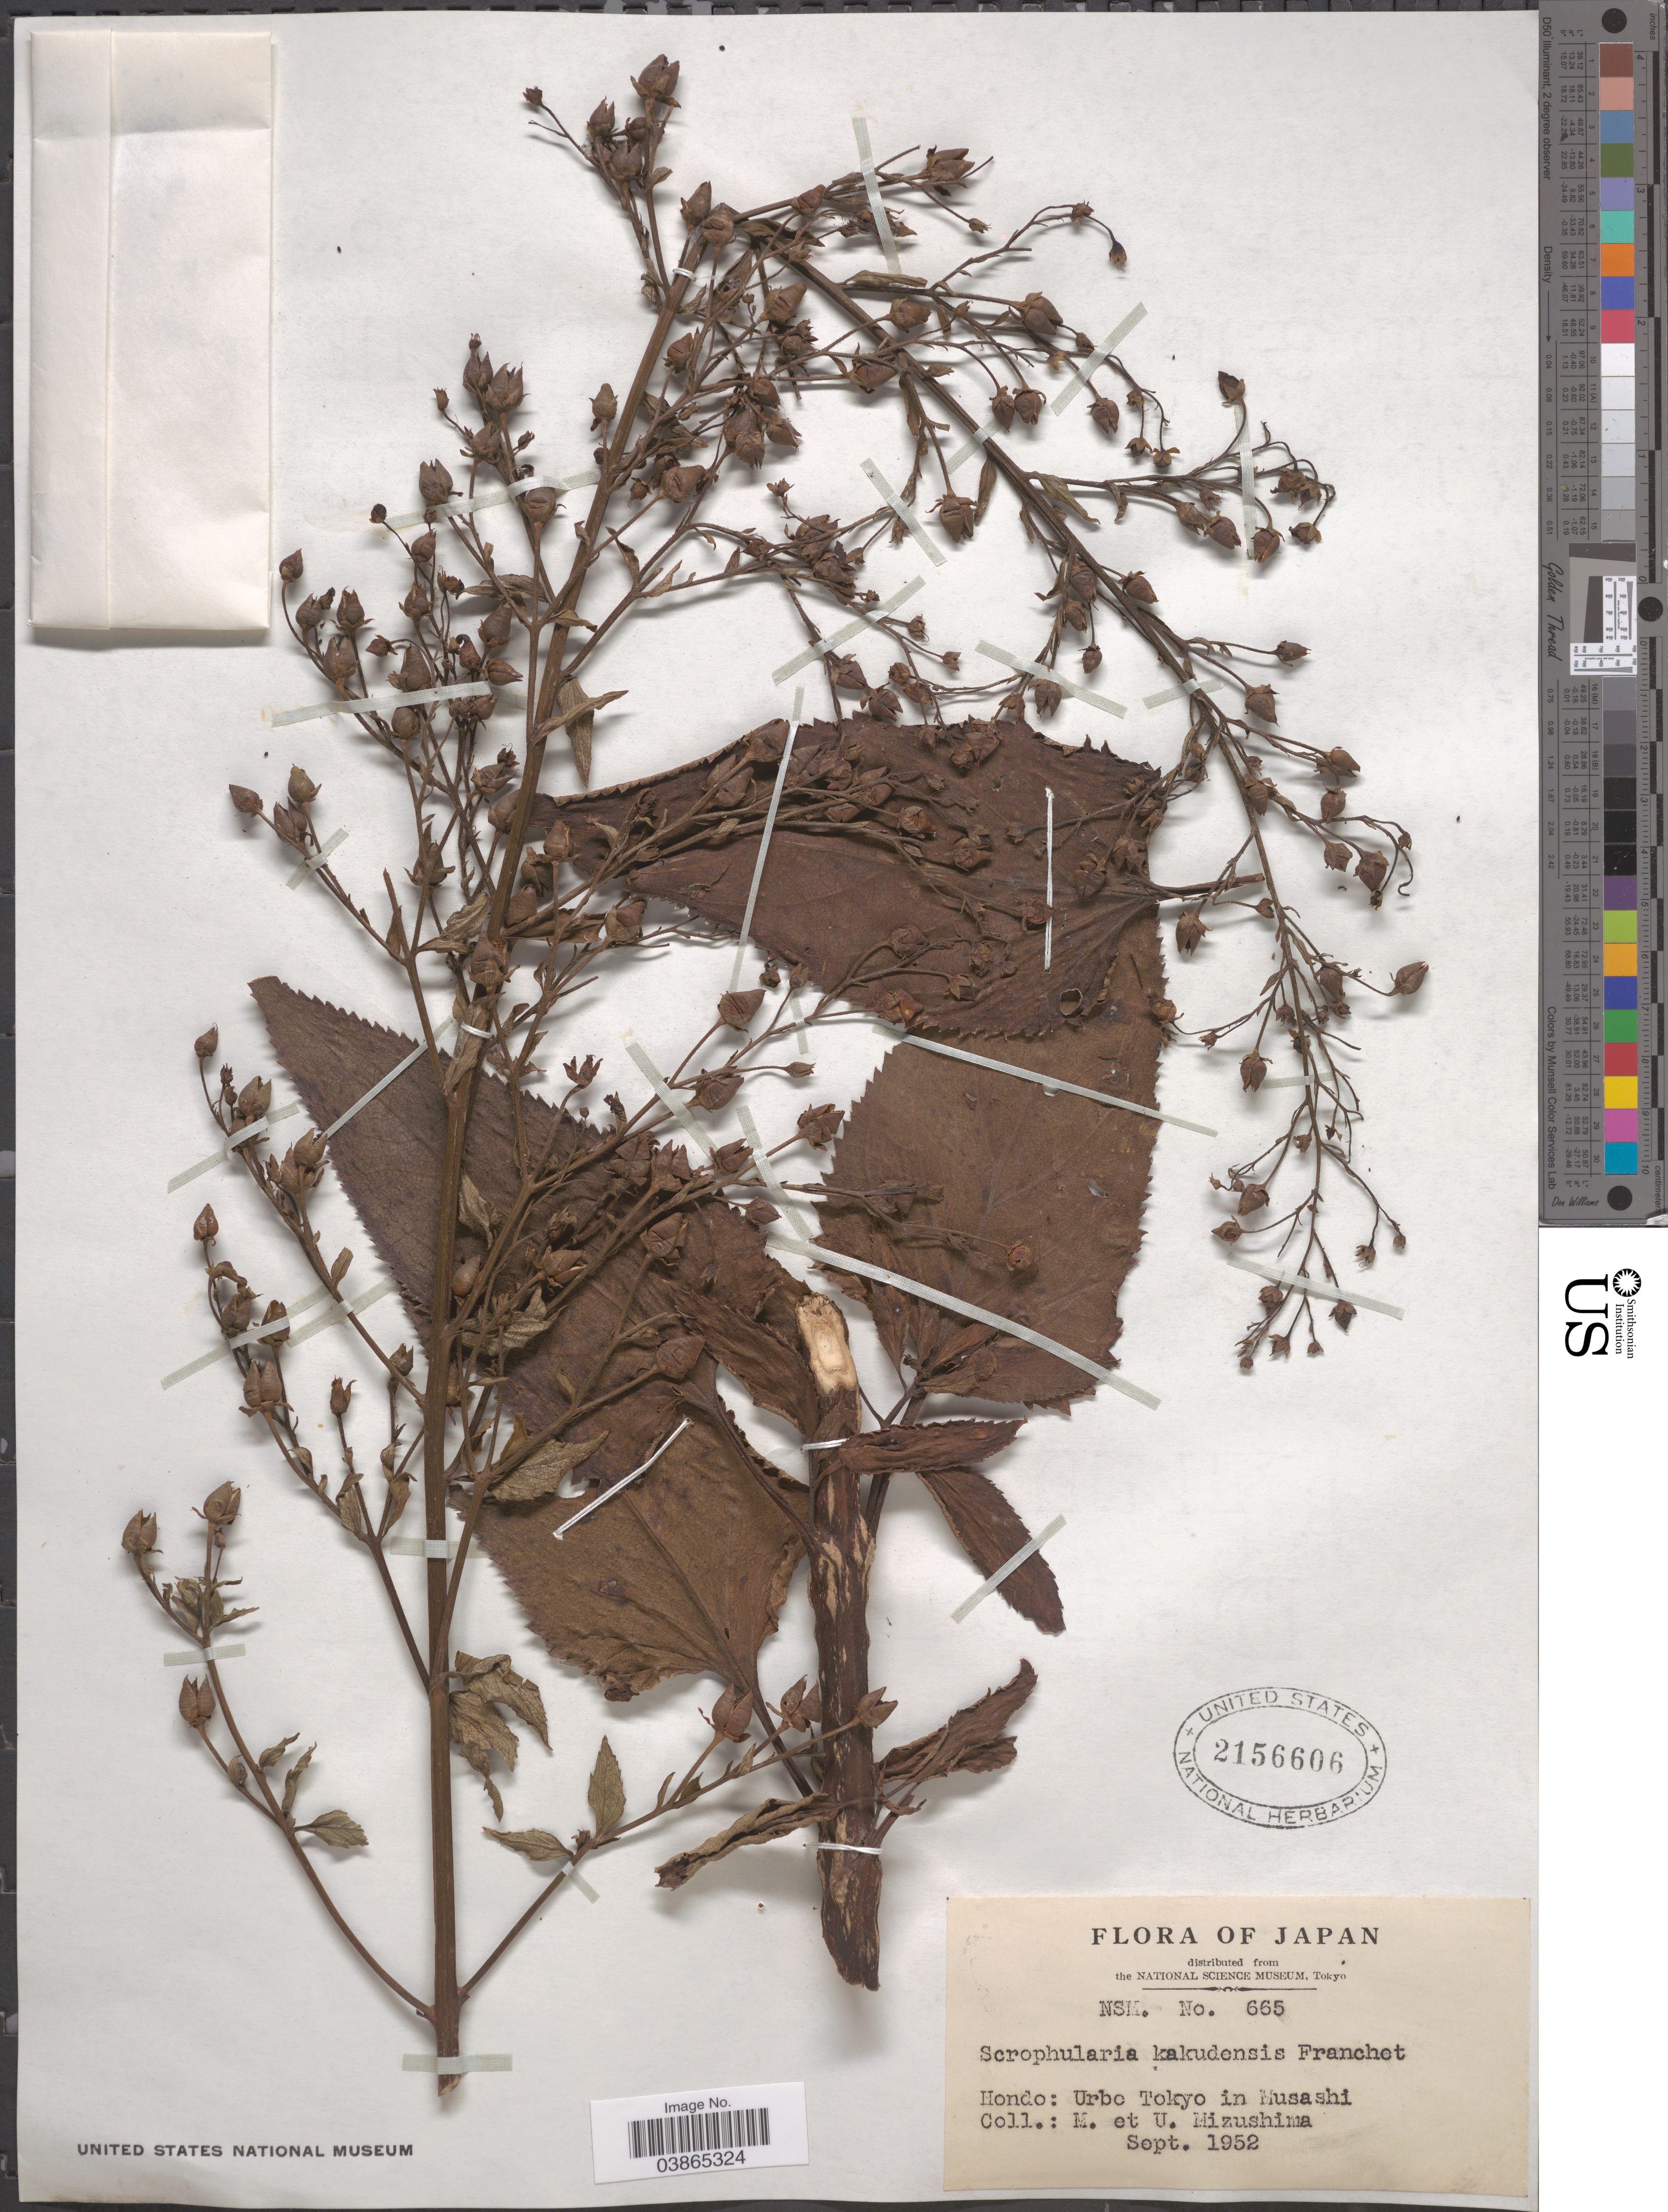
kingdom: Plantae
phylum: Tracheophyta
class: Magnoliopsida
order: Lamiales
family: Scrophulariaceae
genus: Scrophularia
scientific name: Scrophularia kakudensis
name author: Franch.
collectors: M. Mizushima & U. Mizushima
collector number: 665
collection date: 1952-09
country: Japan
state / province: Tokyo, Federal City of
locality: Hondo: Urbo Tokyo in Musashi.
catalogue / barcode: US 2156606